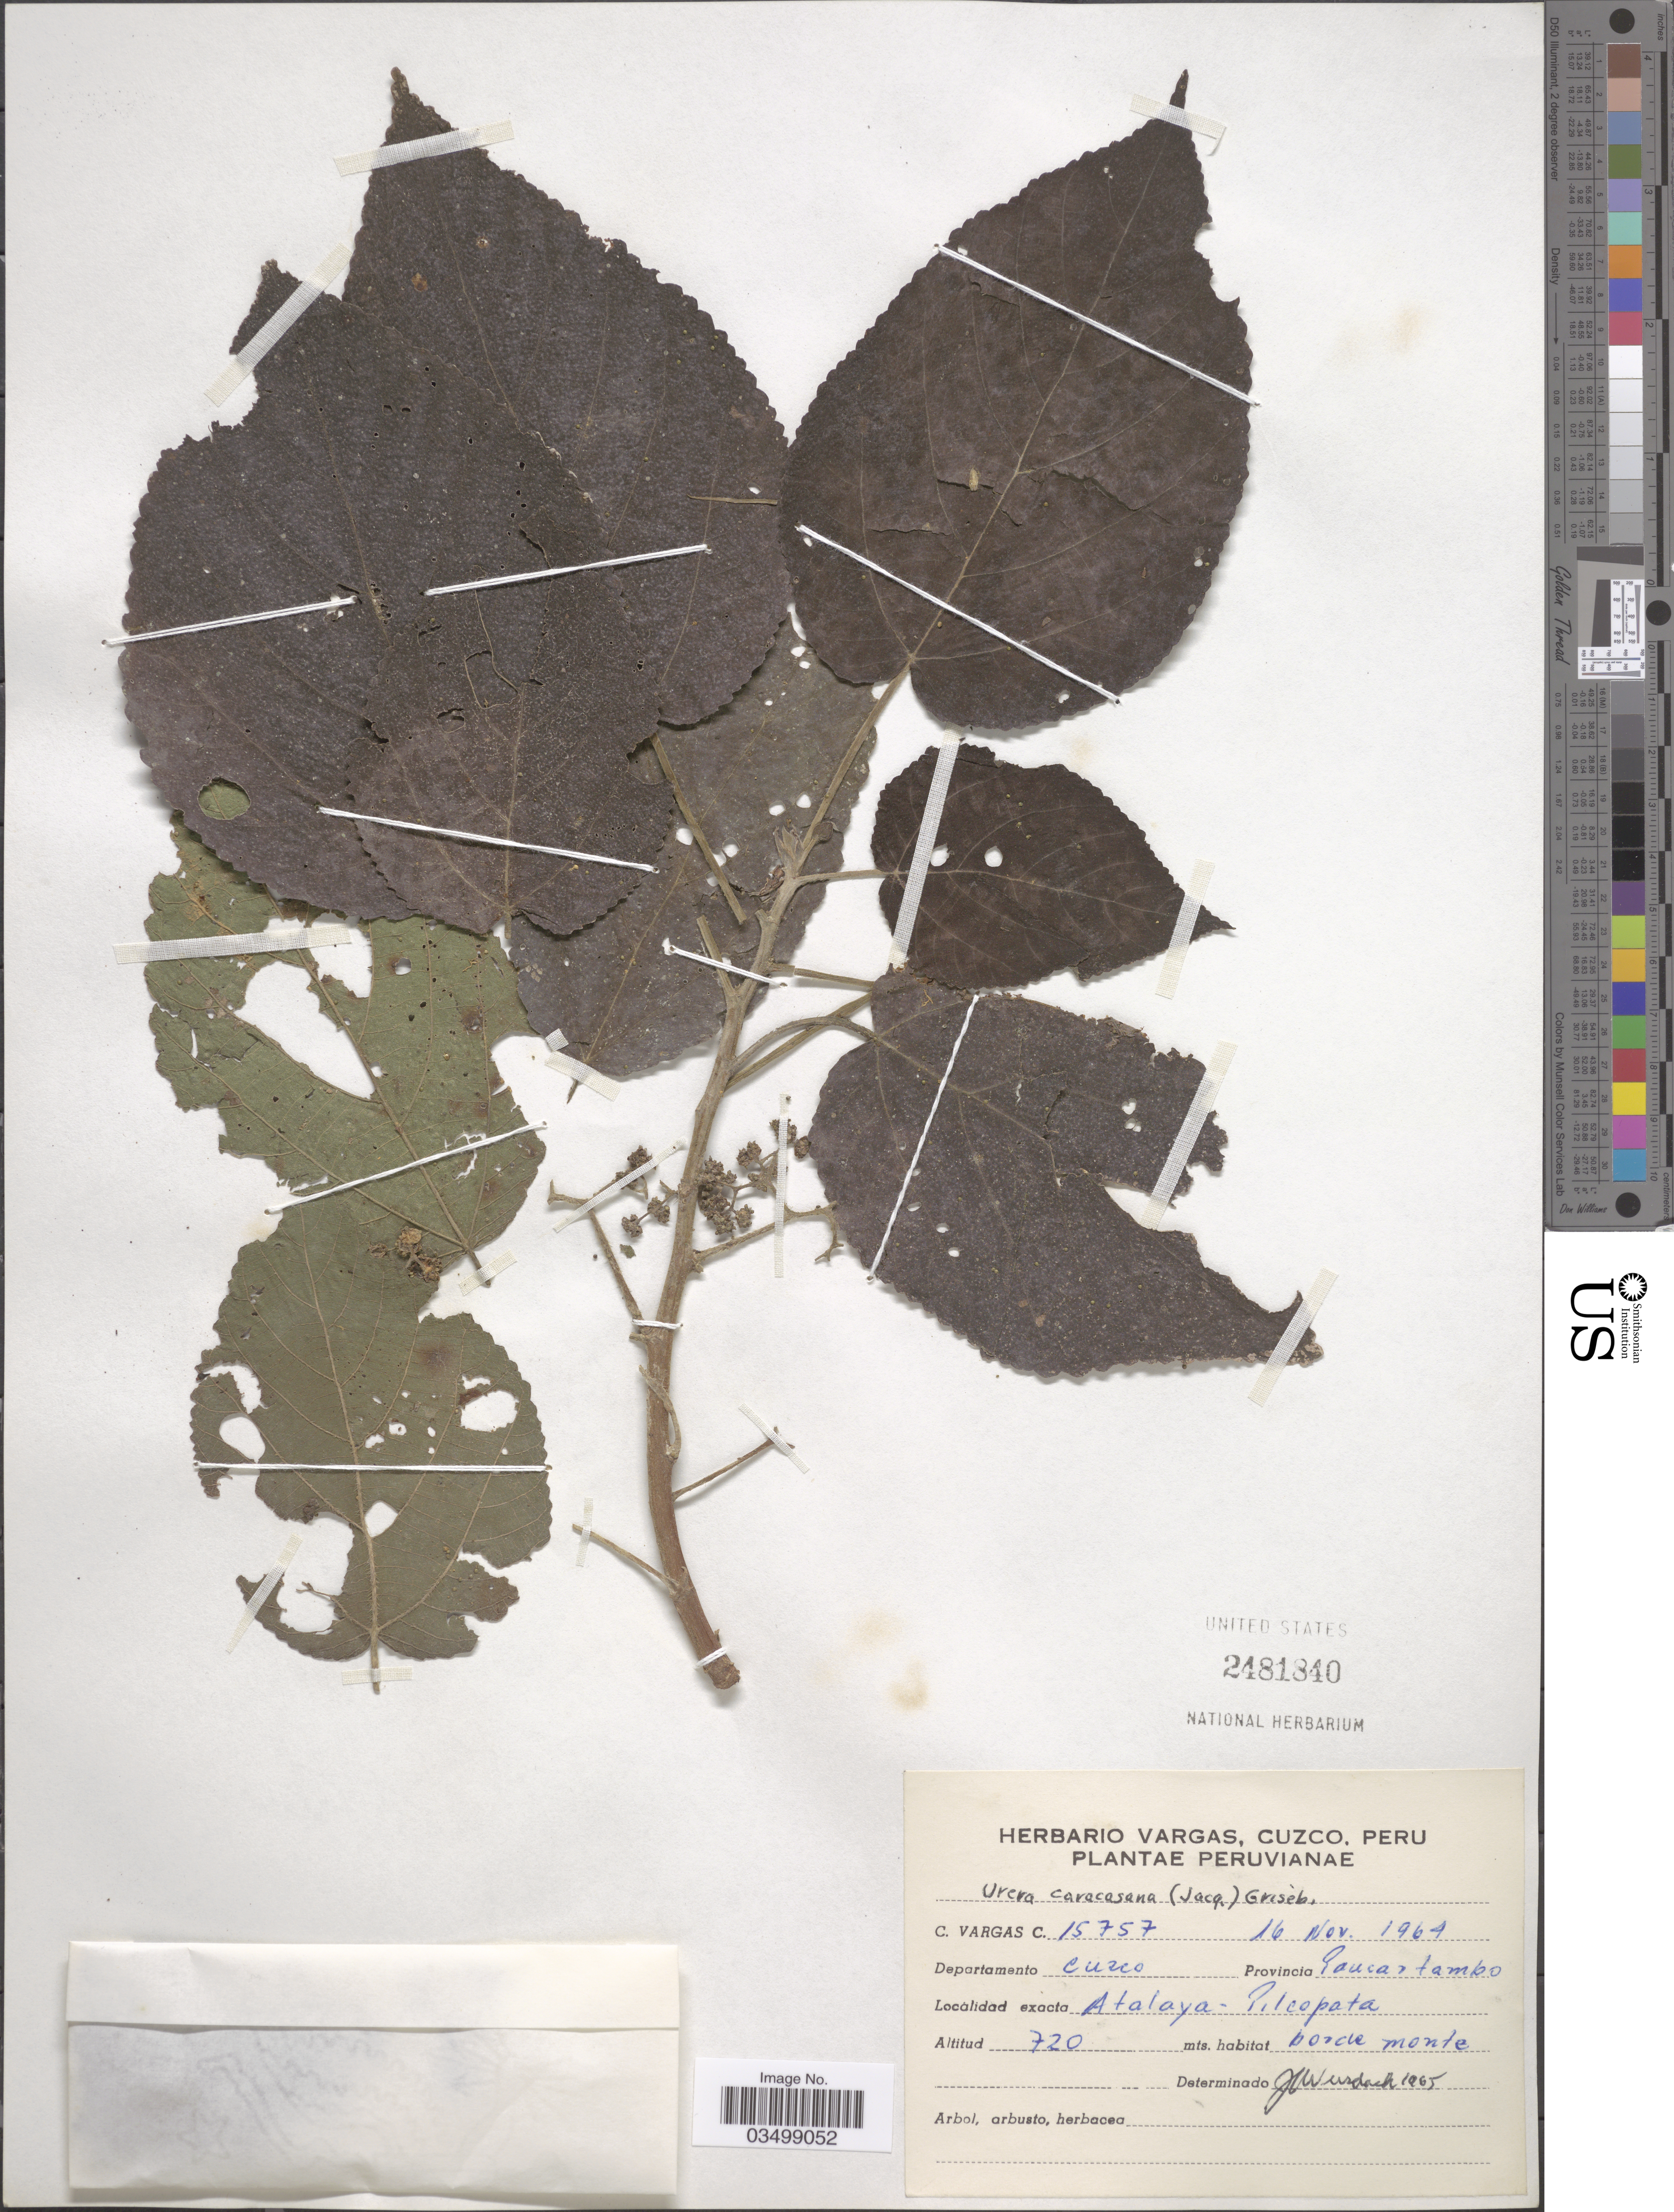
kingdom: Plantae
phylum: Tracheophyta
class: Magnoliopsida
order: Rosales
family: Urticaceae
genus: Urera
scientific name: Urera caracasana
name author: (Jacq.) Gaudich. ex Griseb.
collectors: C. Vargas Calderón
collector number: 15757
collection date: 1964-11-16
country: Peru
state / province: Cusco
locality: Departamento Cuzco. Provincia Paucartambo. Atalaya-Pilcopata.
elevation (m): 720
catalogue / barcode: US 2481840